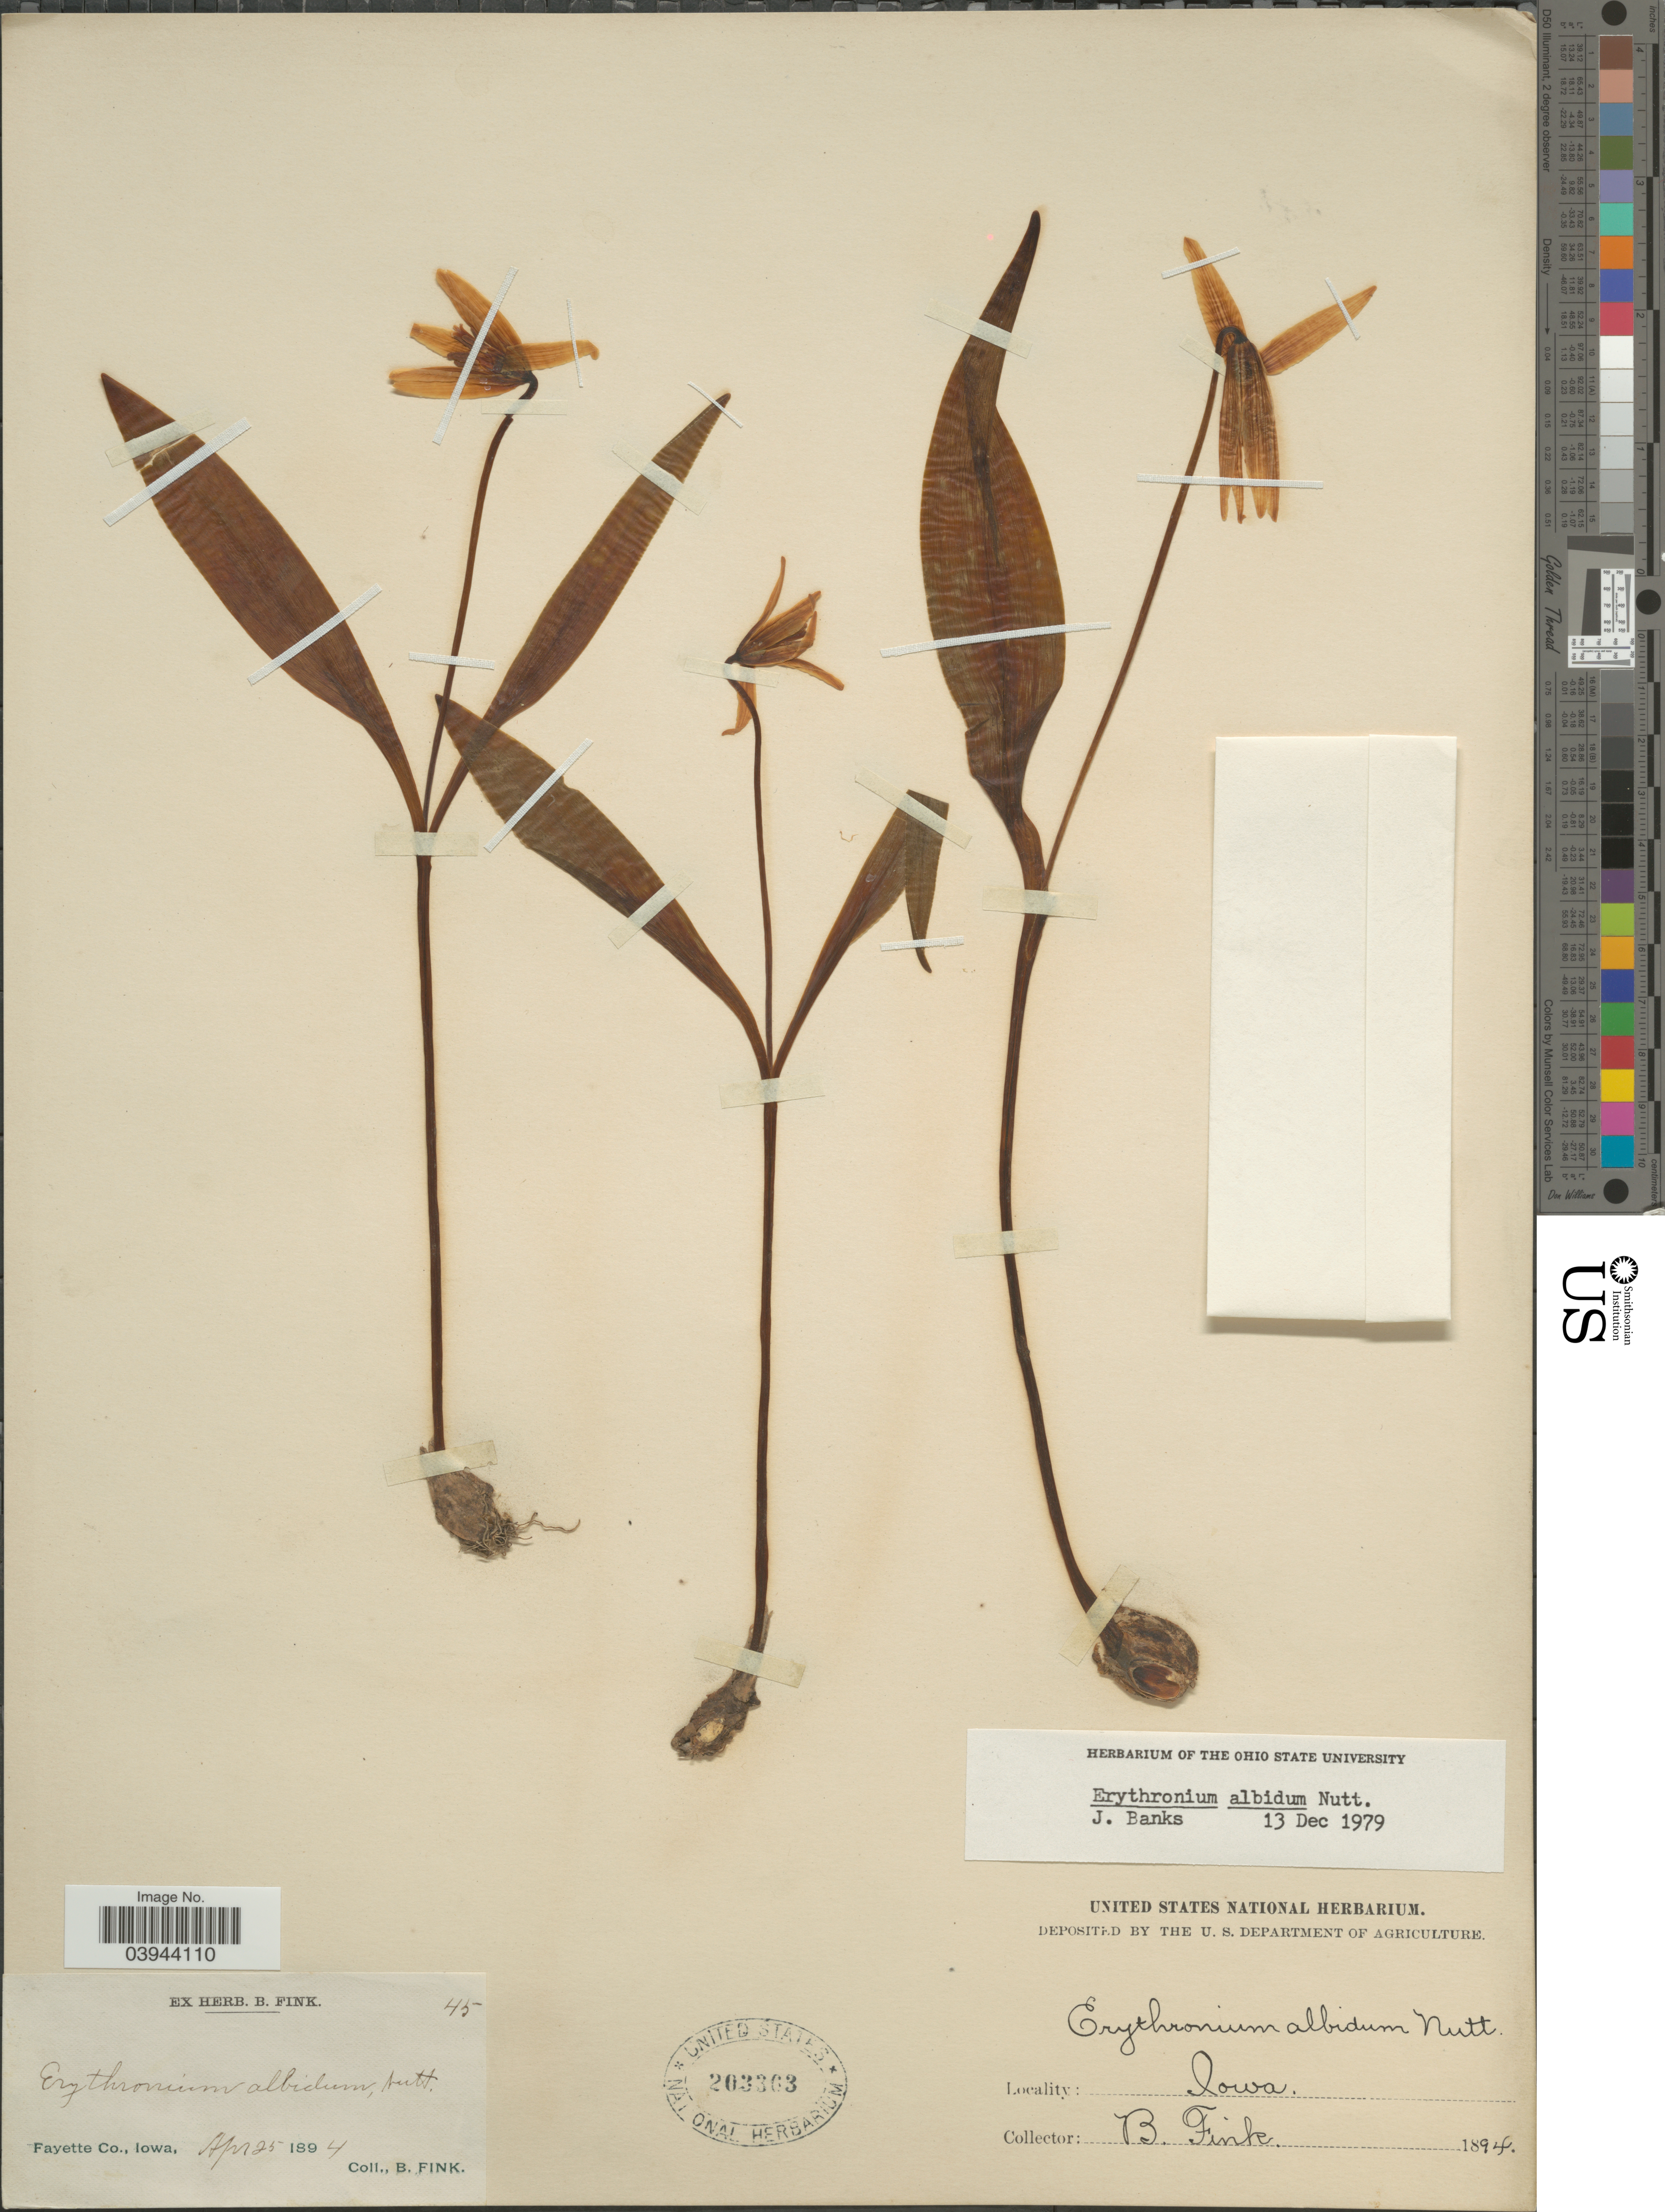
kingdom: Plantae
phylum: Tracheophyta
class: Liliopsida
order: Liliales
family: Liliaceae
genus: Erythronium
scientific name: Erythronium albidum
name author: Nutt.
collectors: B. Fink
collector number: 45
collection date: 1894-04-25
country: United States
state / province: Iowa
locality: Fayette Co.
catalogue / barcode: US 203363